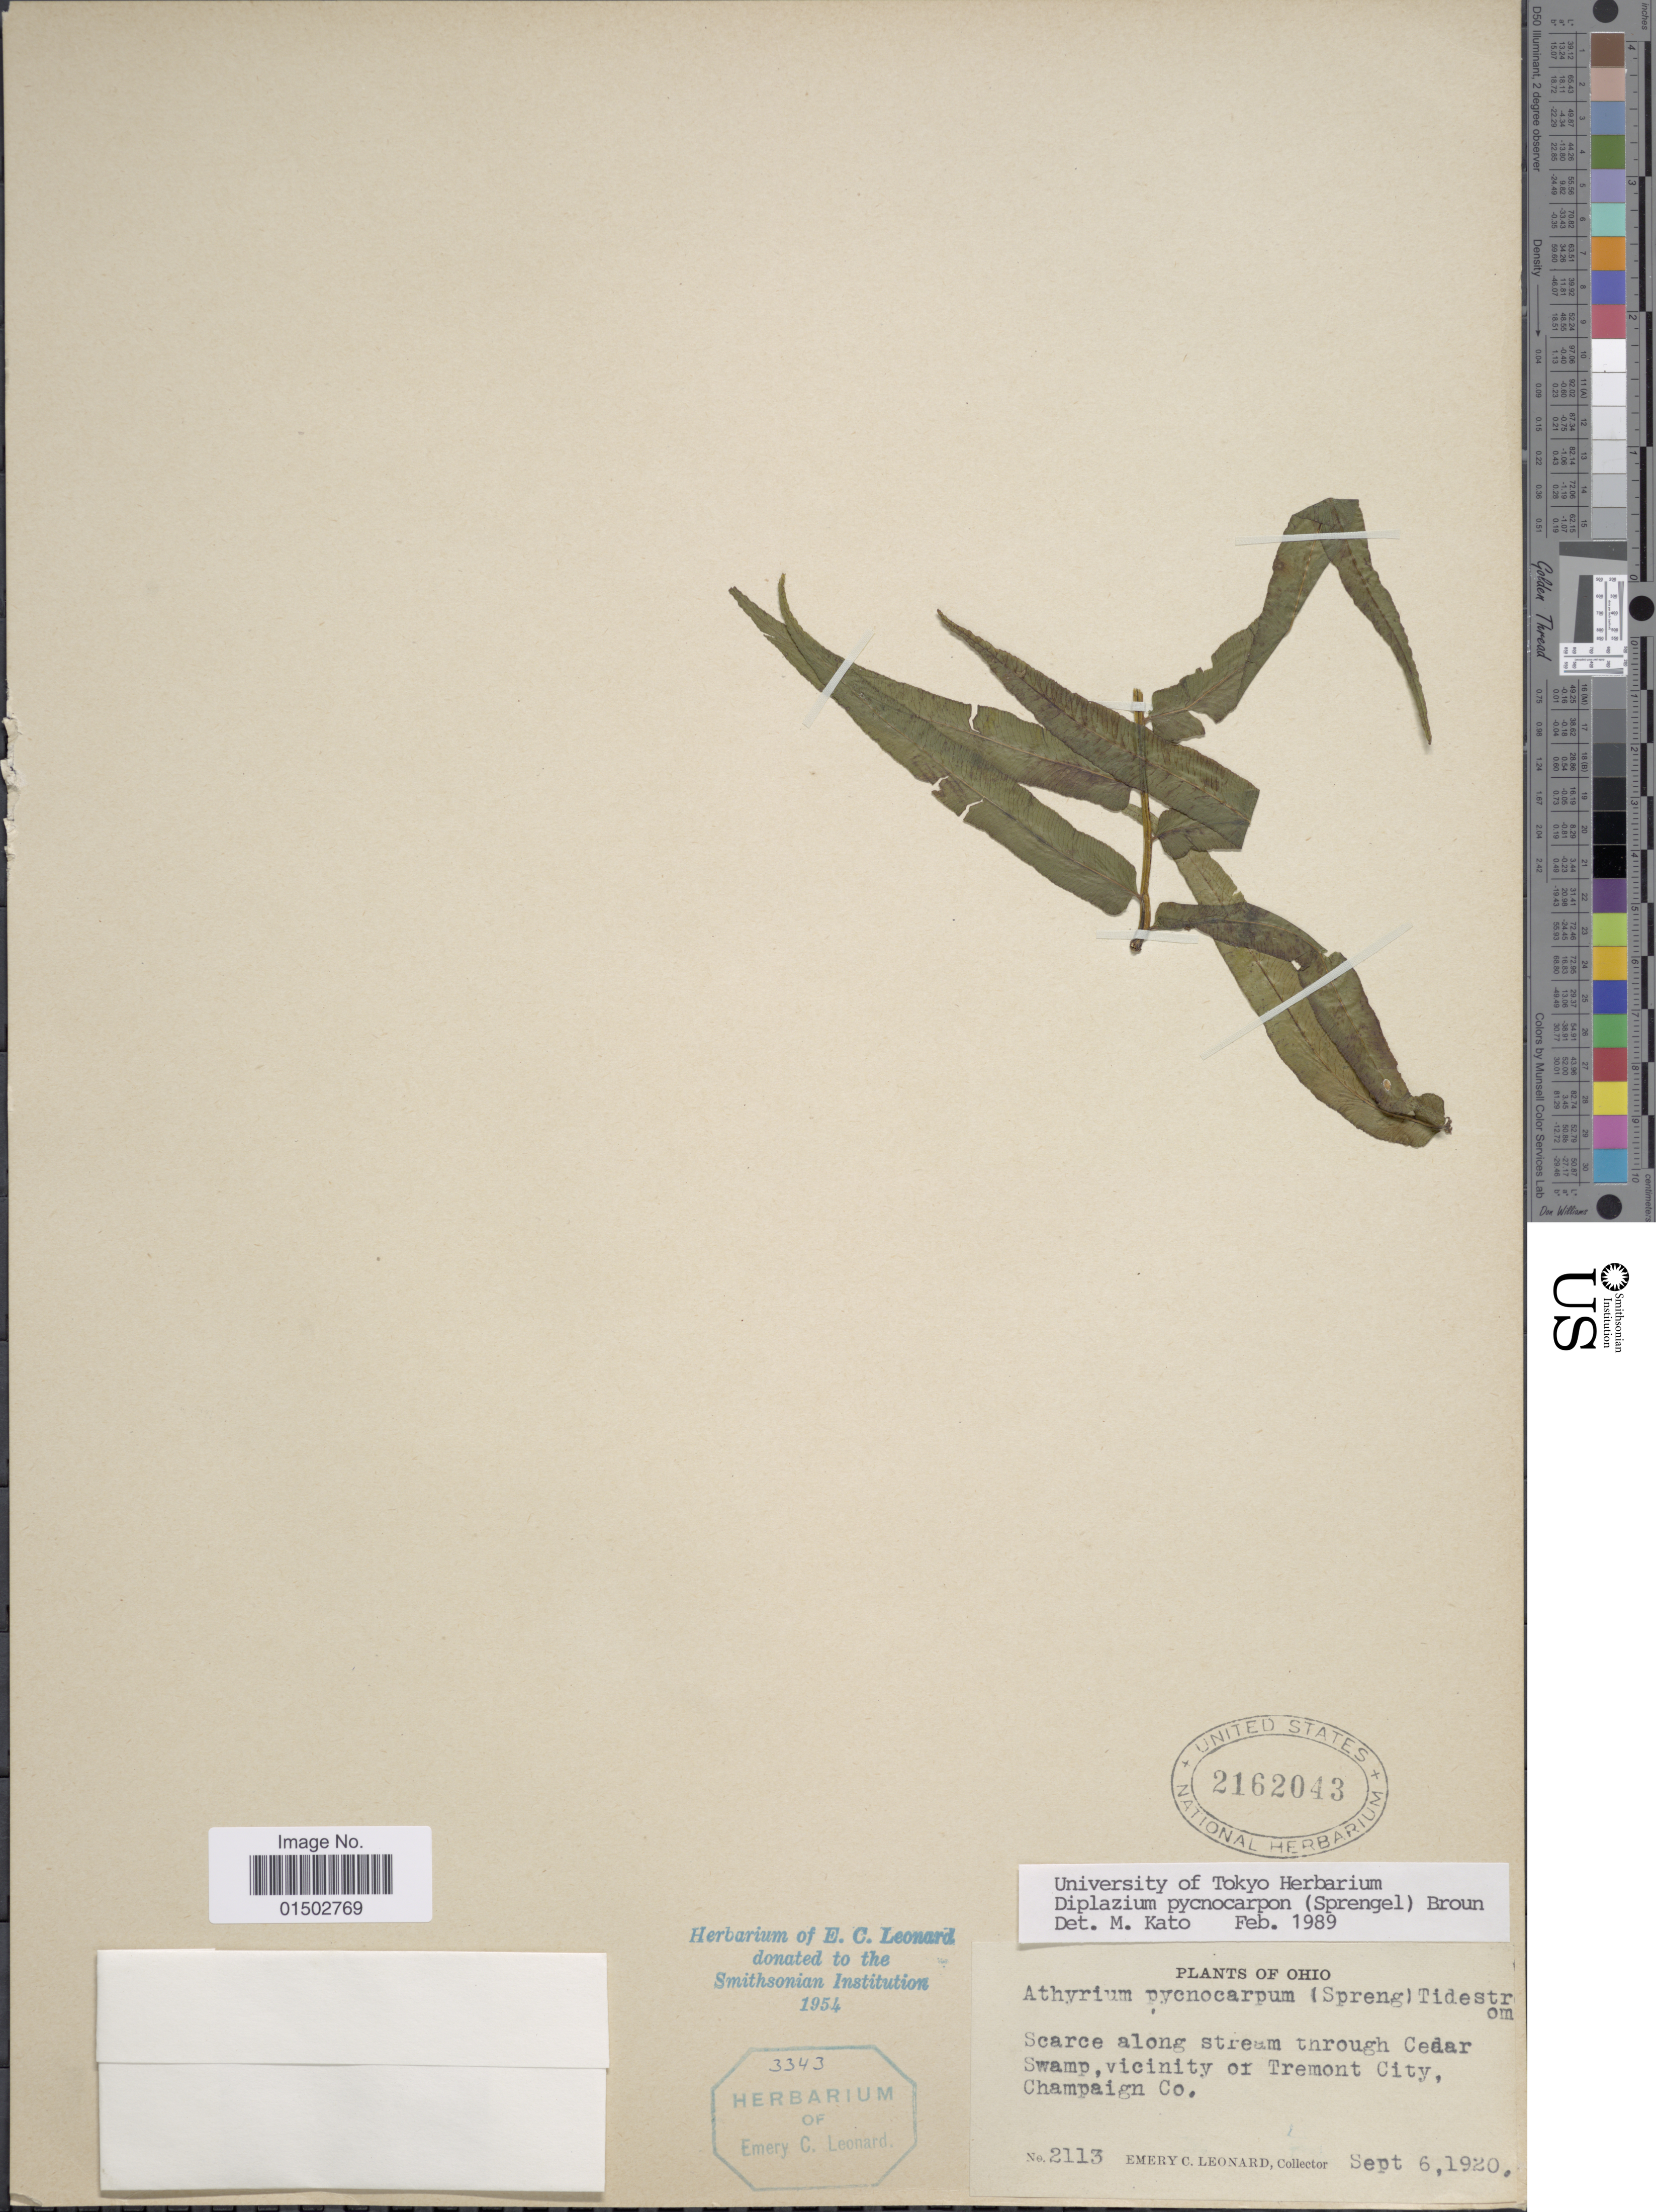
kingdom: Plantae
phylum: Tracheophyta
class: Polypodiopsida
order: Polypodiales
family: Diplaziopsidaceae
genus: Homalosorus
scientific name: Homalosorus pycnocarpos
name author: (Spreng.) Pic. Serm.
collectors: E. C. Leonard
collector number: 2113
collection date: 1920-09-06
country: United States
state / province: Ohio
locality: Scarce along stream through Cedar Swamp, vicinity of Tremont City, Champaign Co.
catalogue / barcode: US 2162043